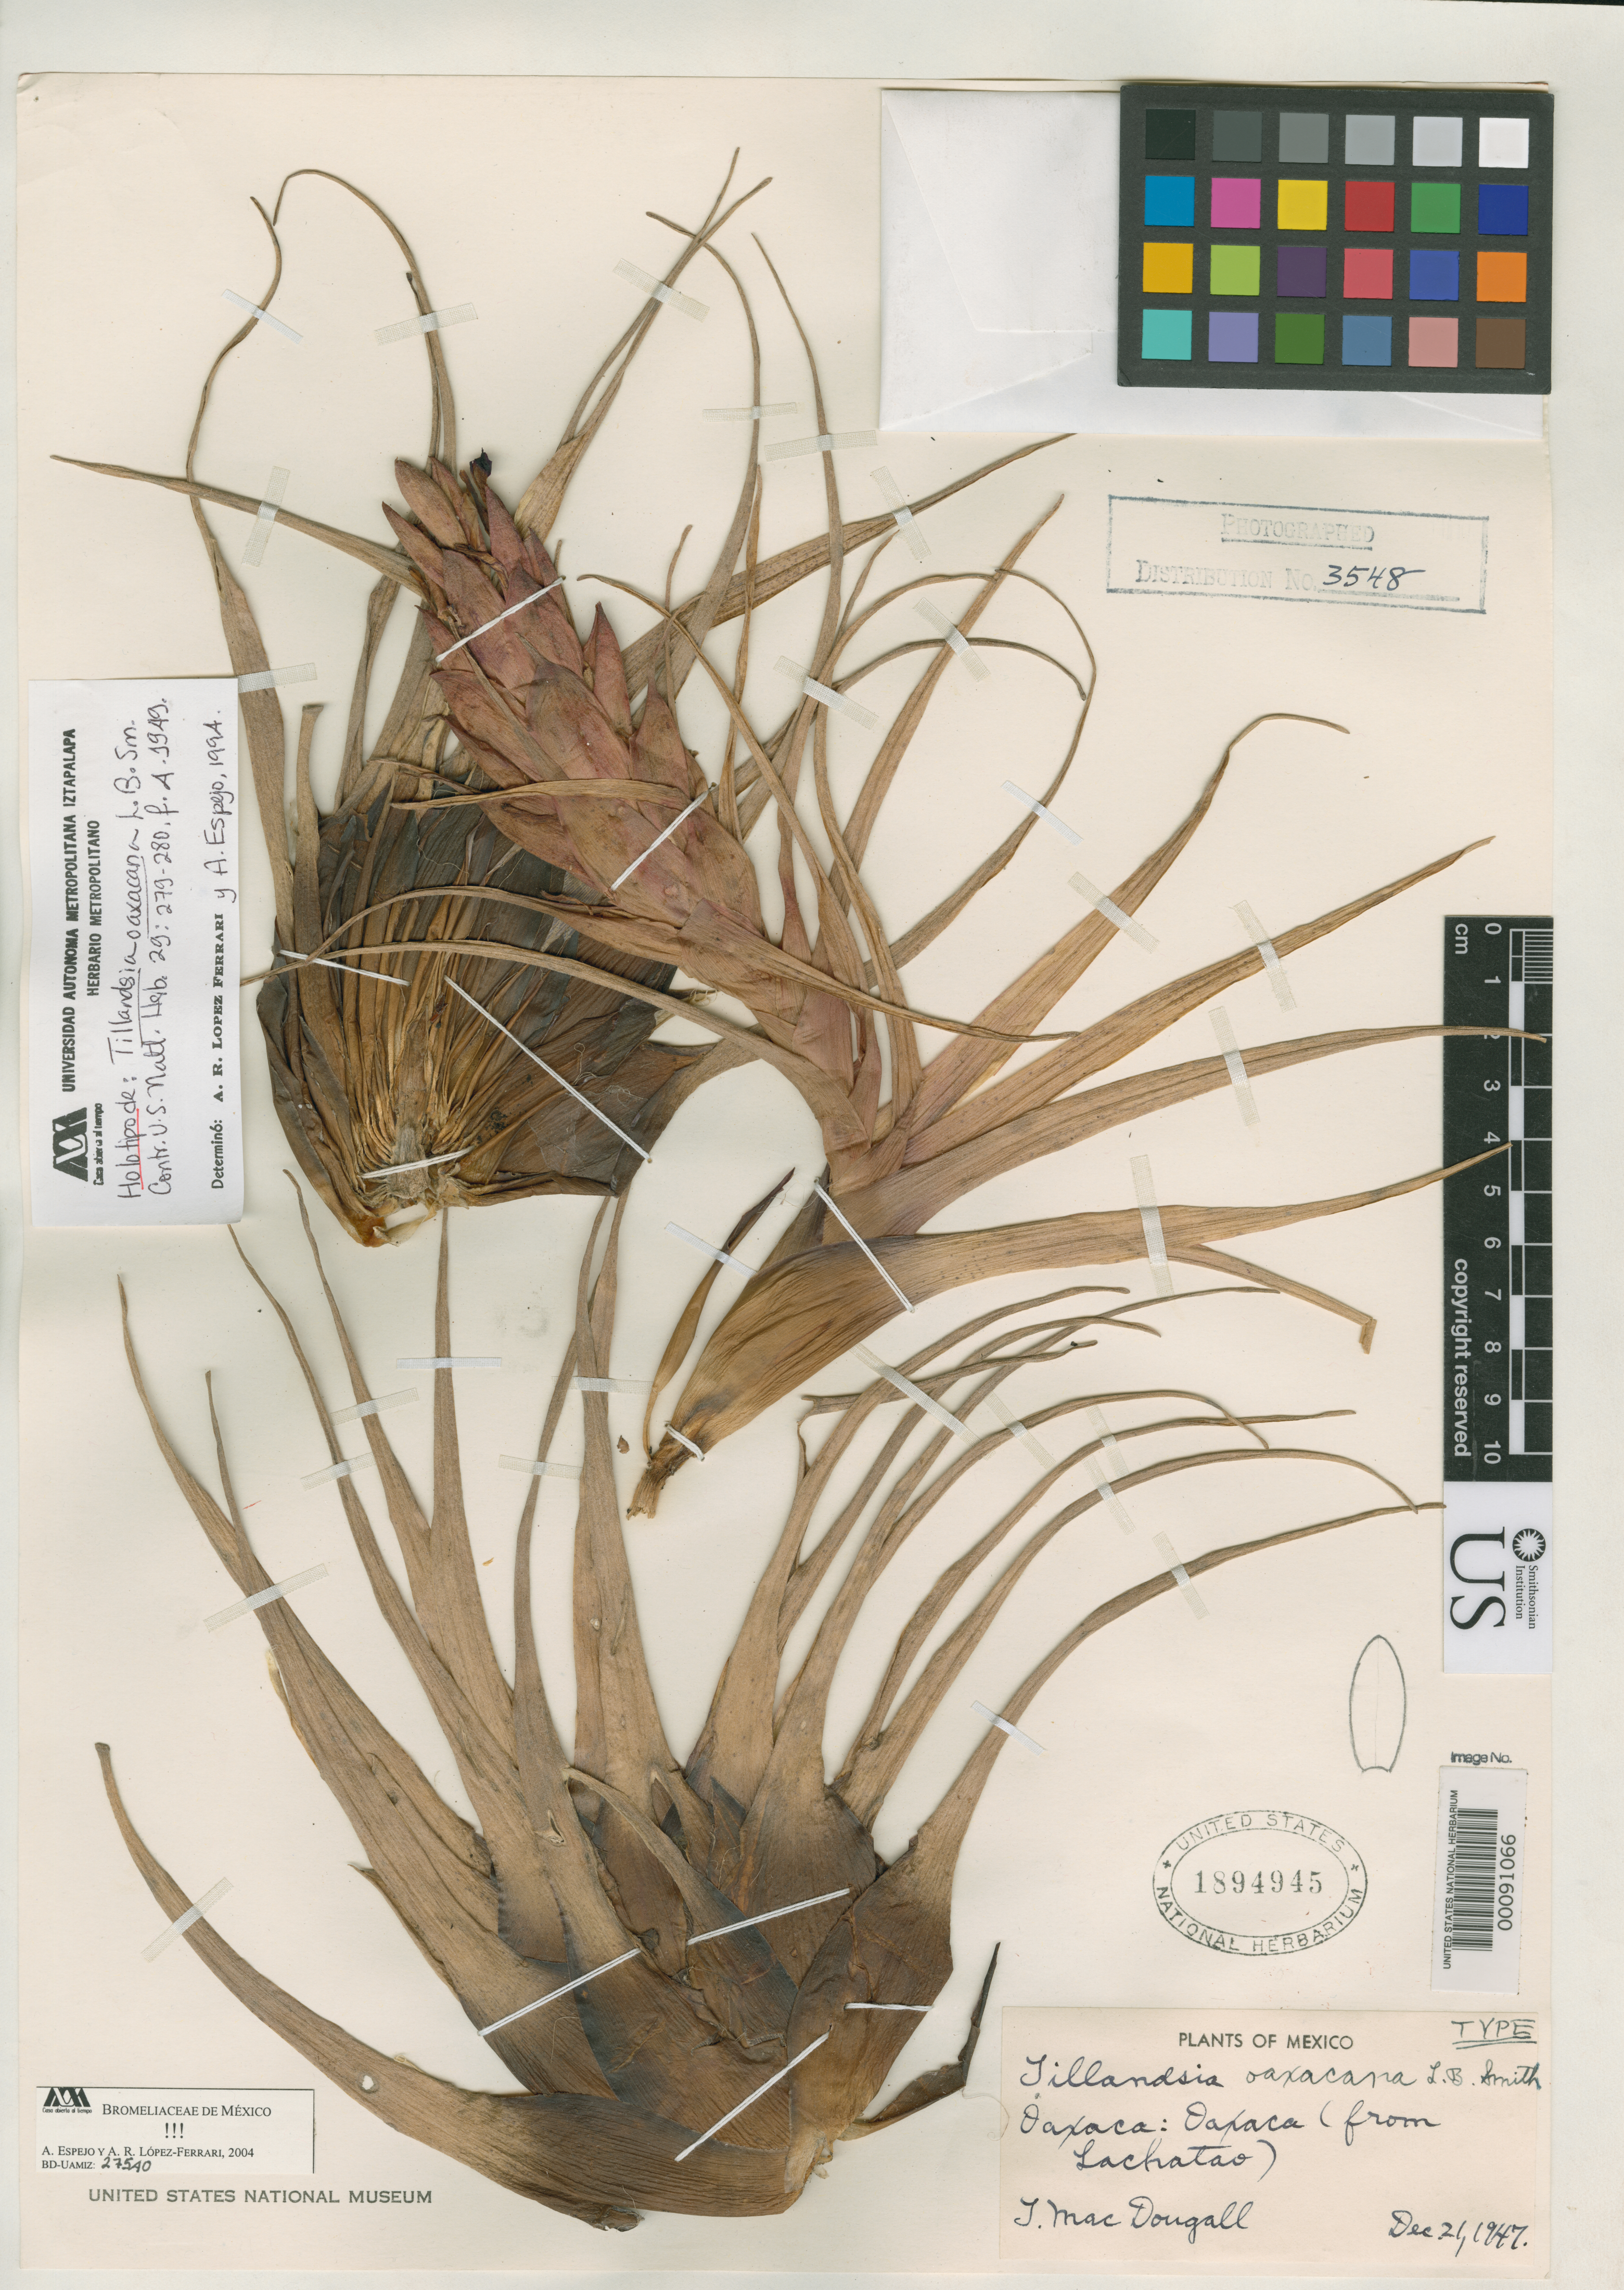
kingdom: Plantae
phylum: Tracheophyta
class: Liliopsida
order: Poales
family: Bromeliaceae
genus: Tillandsia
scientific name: Tillandsia oaxacana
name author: L.B. Sm.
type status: Holotype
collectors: T. Macdougall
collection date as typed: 21 Dec 1947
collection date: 1947-12-21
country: Mexico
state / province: Oaxaca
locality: Lachatao.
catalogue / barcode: US 1894945